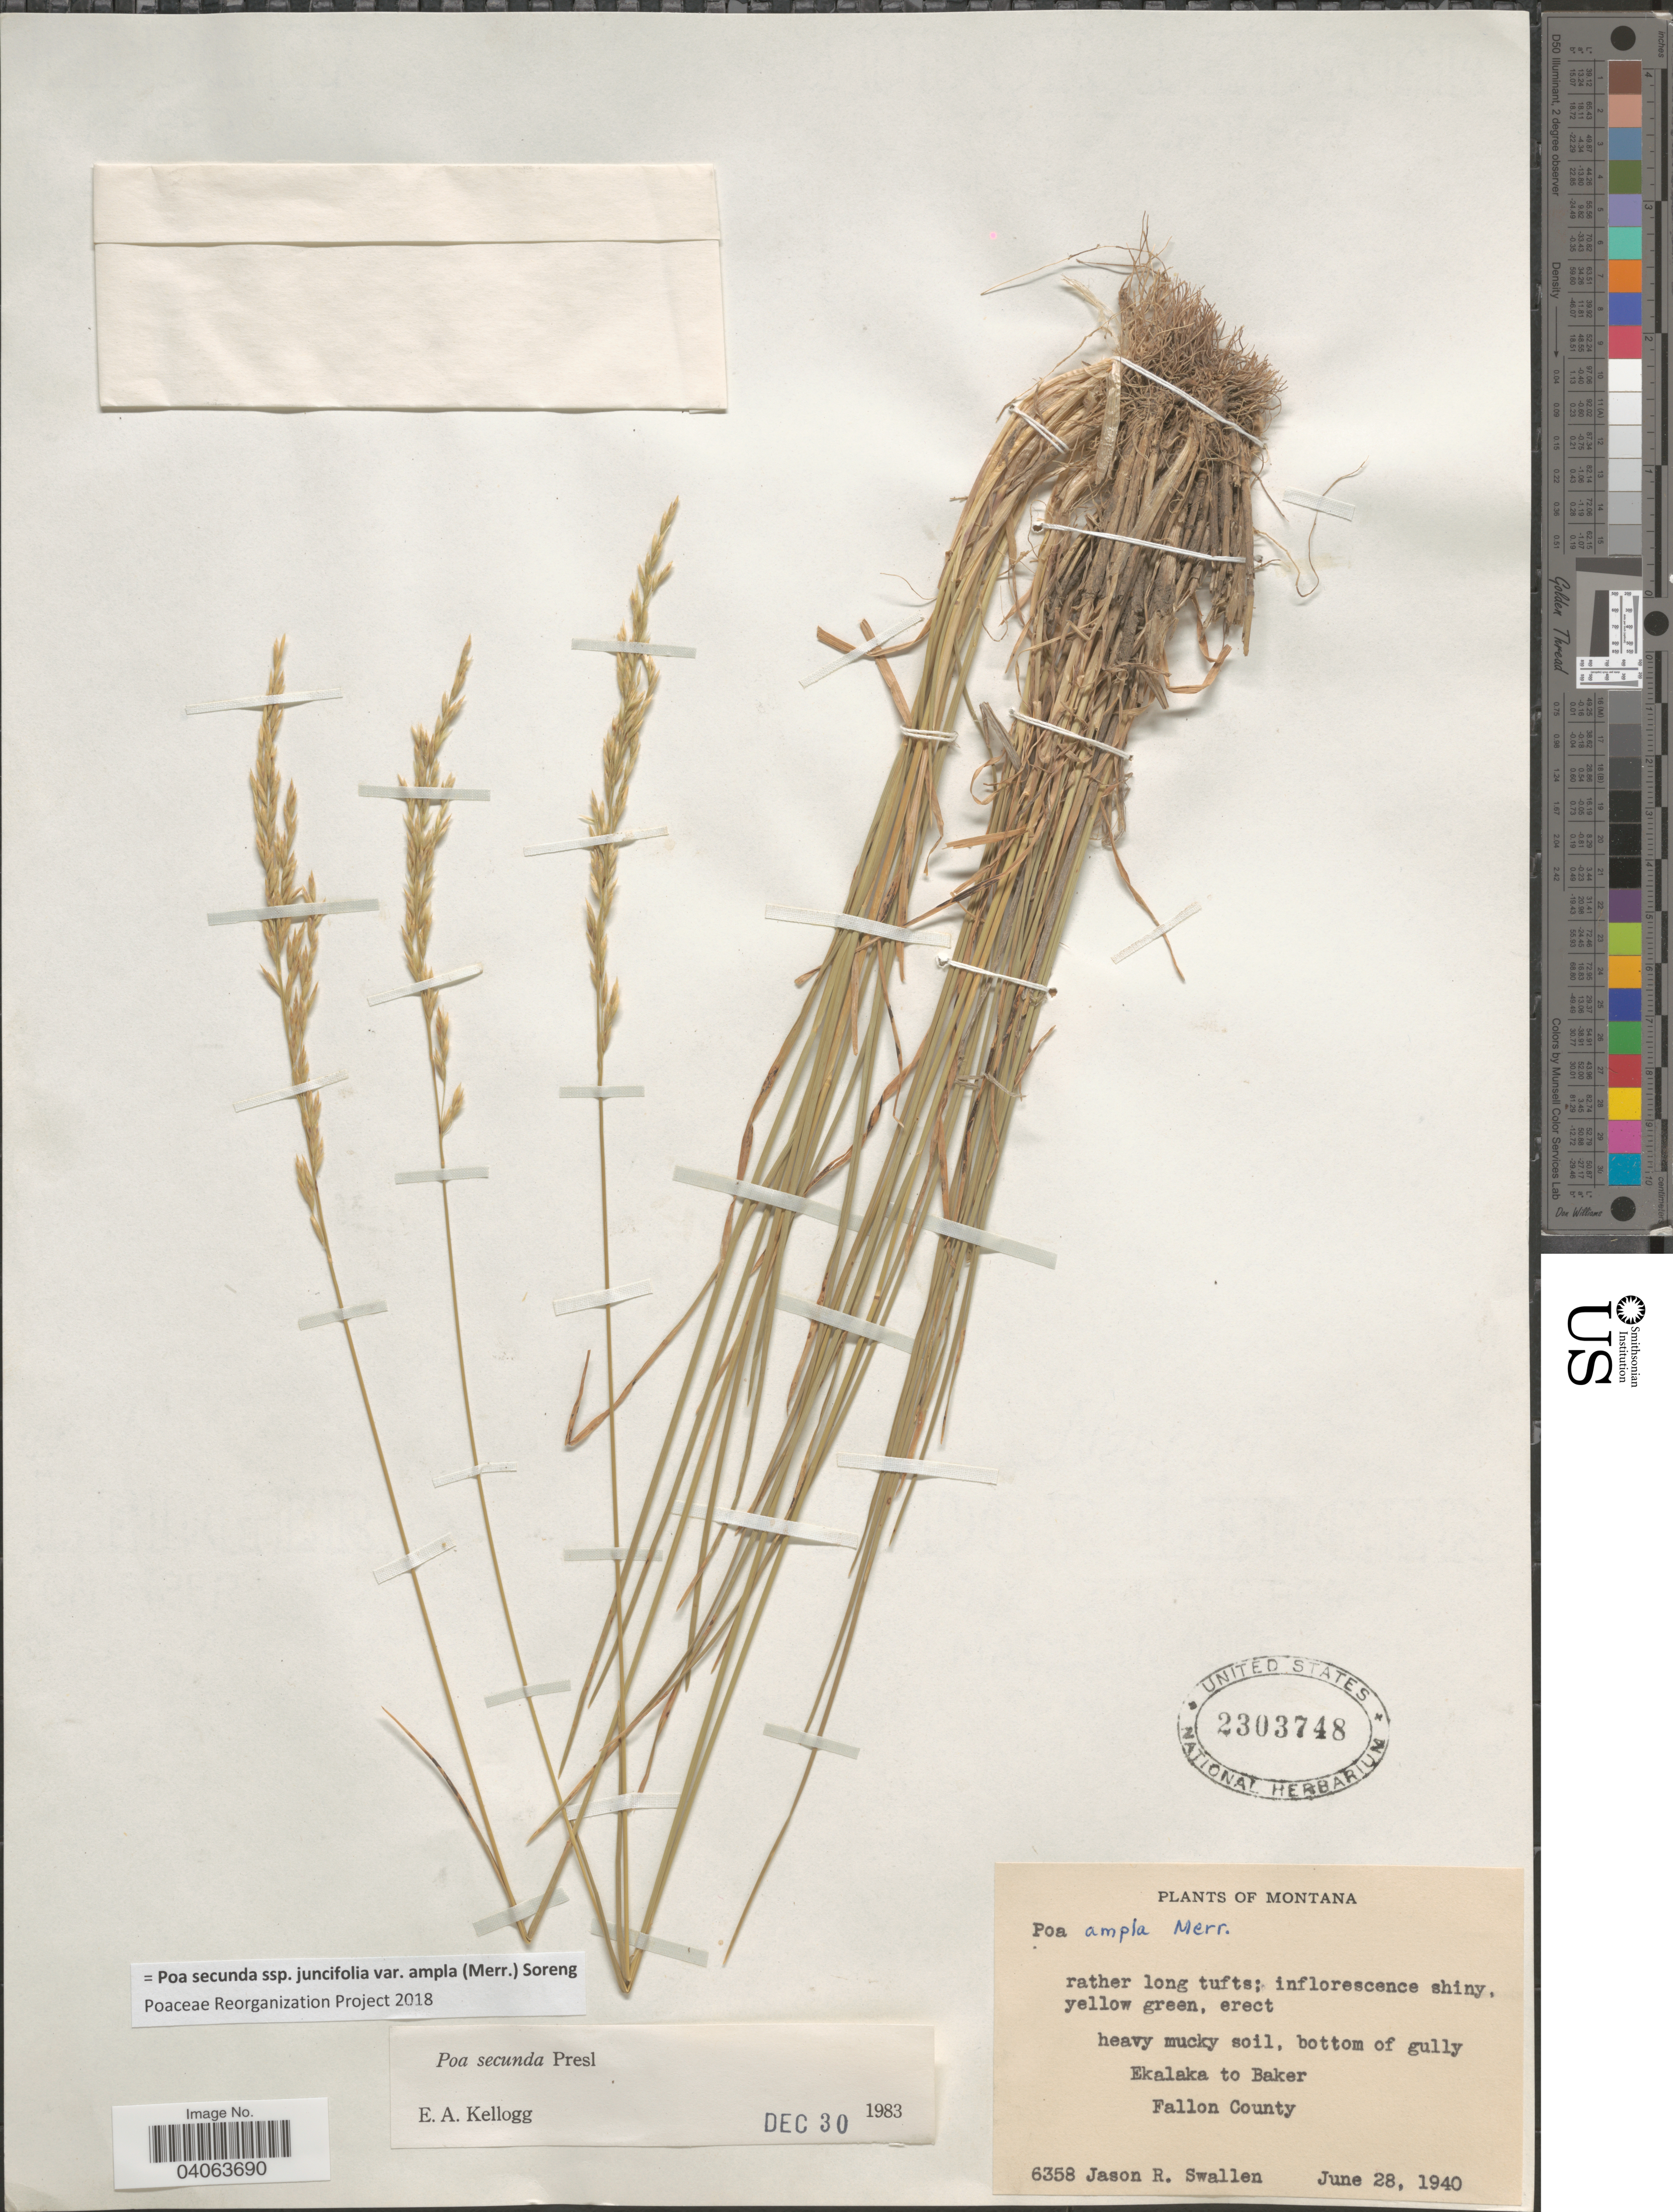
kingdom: Plantae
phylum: Tracheophyta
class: Liliopsida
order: Poales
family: Poaceae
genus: Poa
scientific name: Poa secunda subsp. juncifolia var. ampla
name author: (Merr.) Soreng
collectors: J. R. Swallen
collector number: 6358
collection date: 1940-06-28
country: United States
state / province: Montana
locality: Heavy muck soil, bottom of gully Ekalaka to Baker. Fallon County.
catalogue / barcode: US 2303748